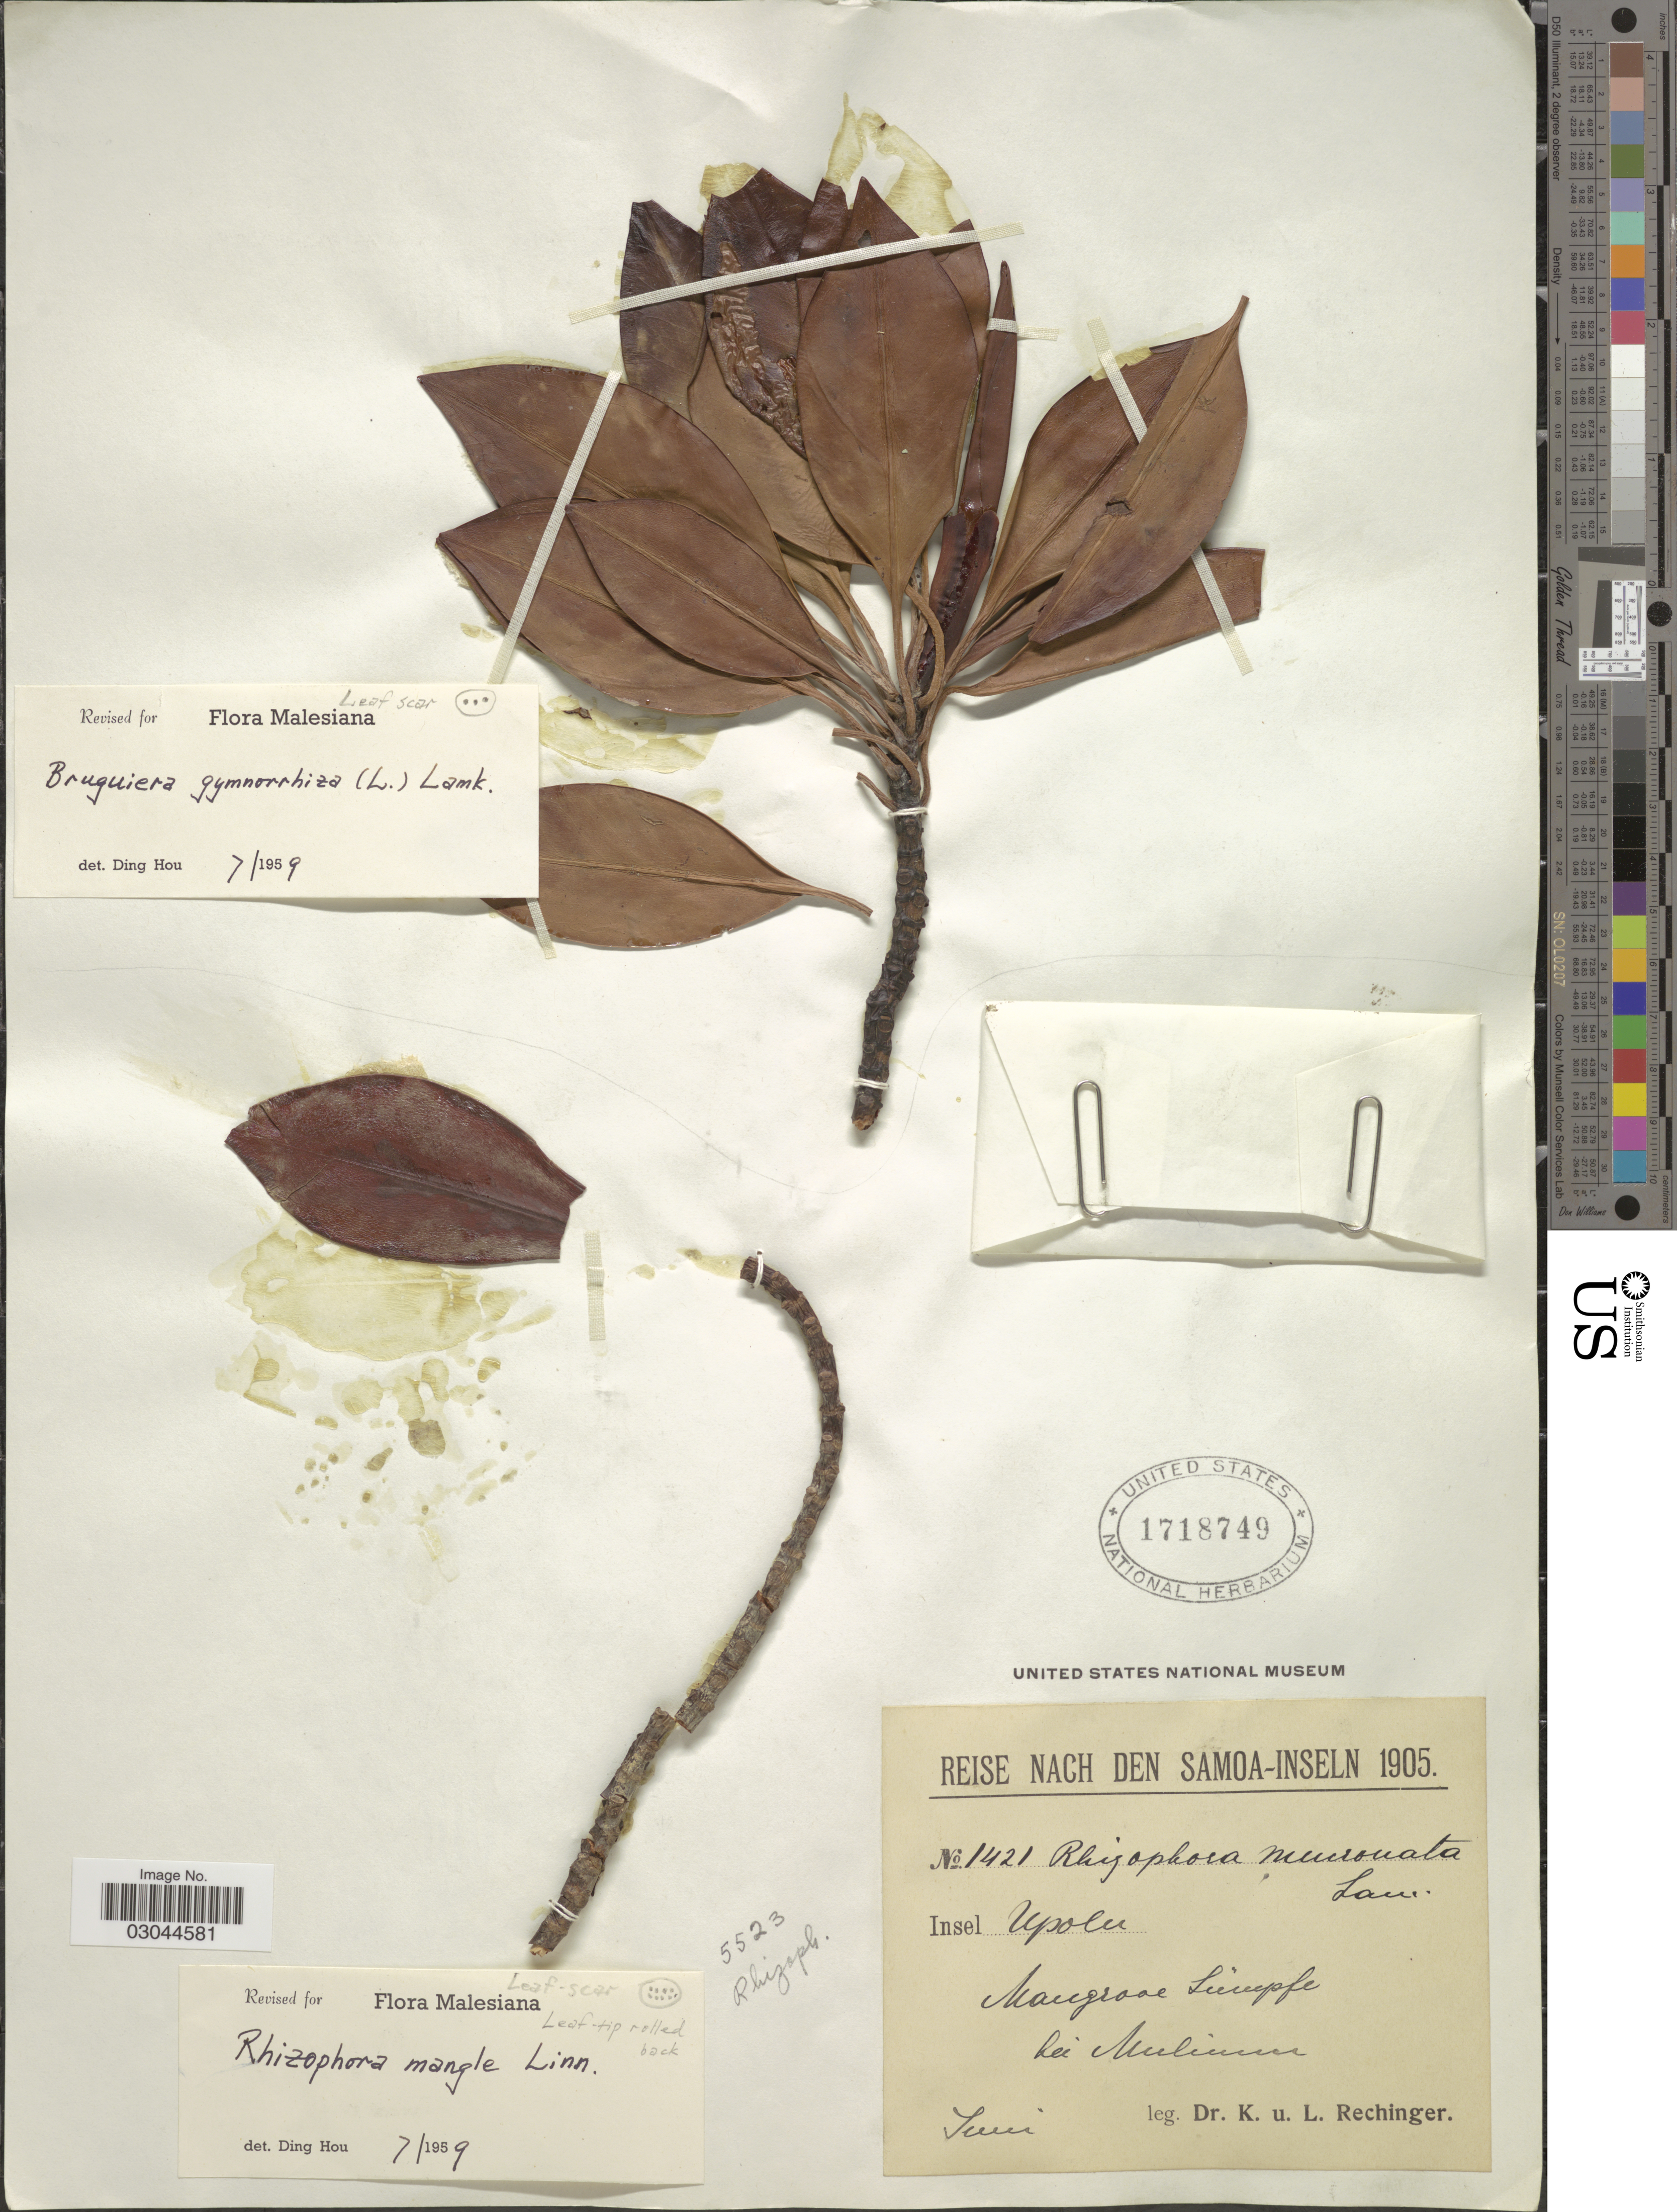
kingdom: Plantae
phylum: Tracheophyta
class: Magnoliopsida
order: Malpighiales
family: Rhizophoraceae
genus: Rhizophora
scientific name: Rhizophora mangle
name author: L.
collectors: K. Rechinger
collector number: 1421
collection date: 1905-06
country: Samoa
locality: Samoa-Inseln. Insel Upolu. Mangrove Sierupfe bei Mulinuu.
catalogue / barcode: US 1718749